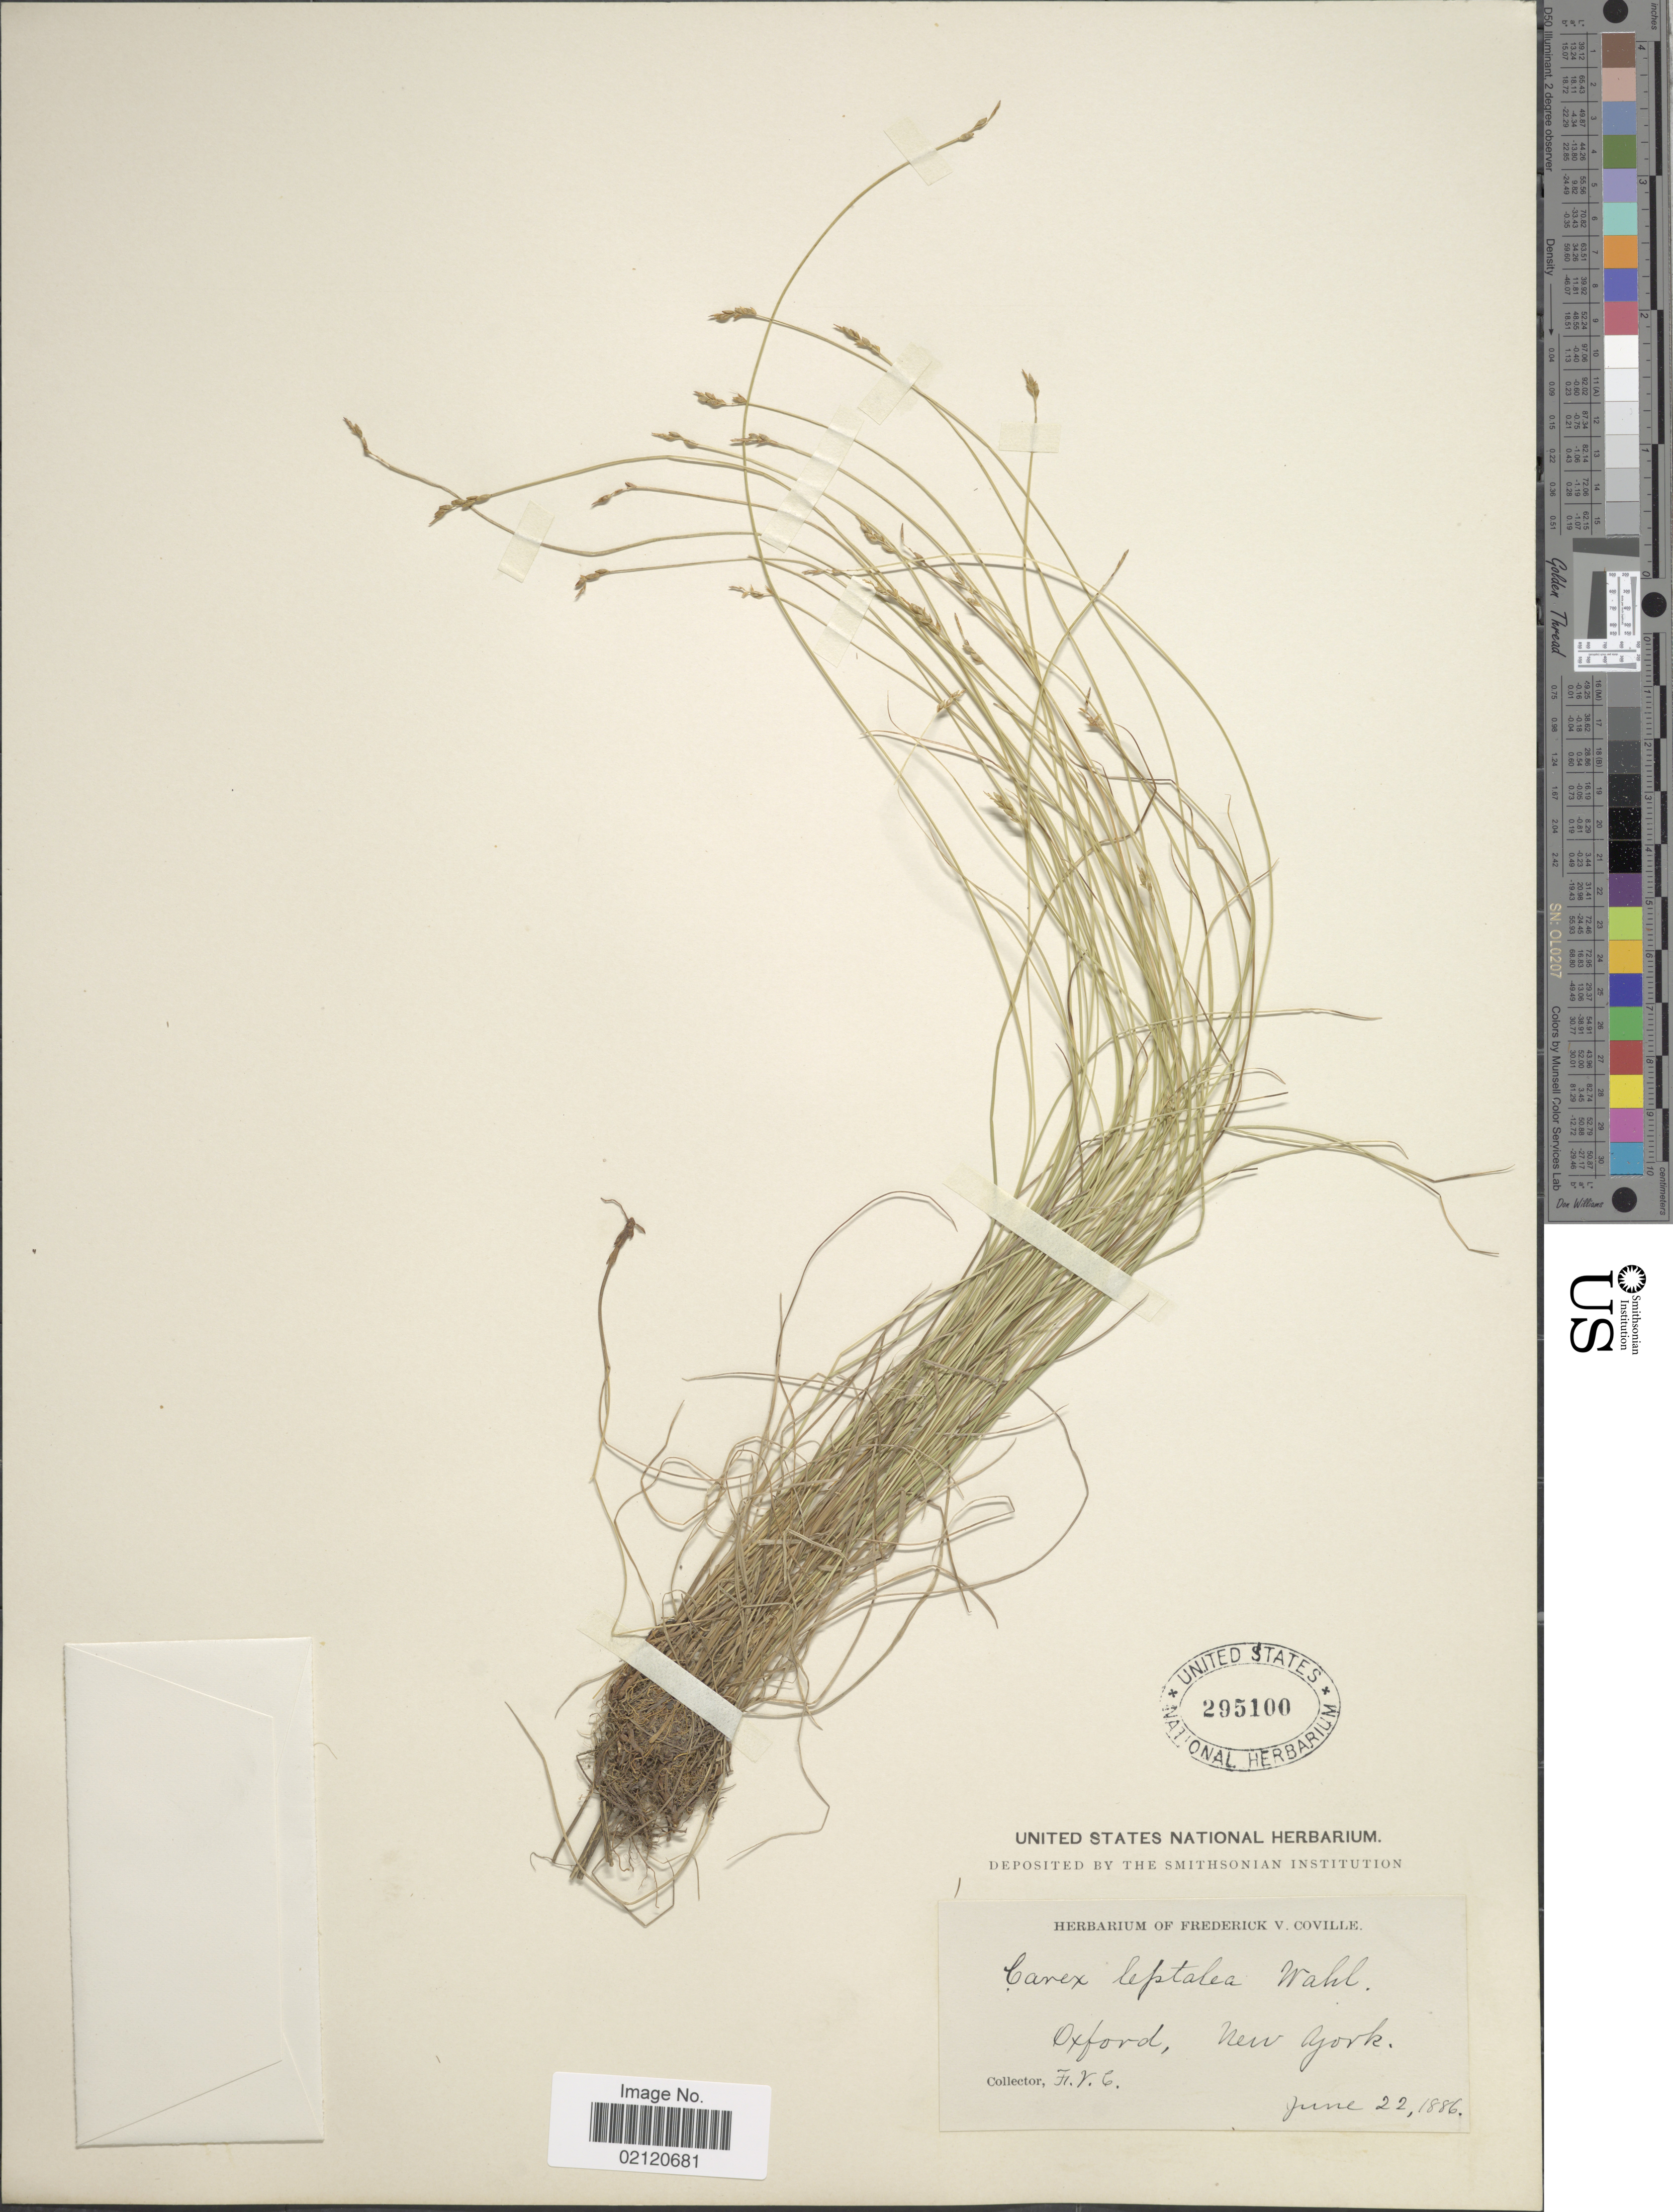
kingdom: Plantae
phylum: Tracheophyta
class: Liliopsida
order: Poales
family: Cyperaceae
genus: Carex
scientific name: Carex leptalea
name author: Wahlenb.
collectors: F. V. Coville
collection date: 1886-06-22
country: United States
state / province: New York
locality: Oxford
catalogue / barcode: US 295100